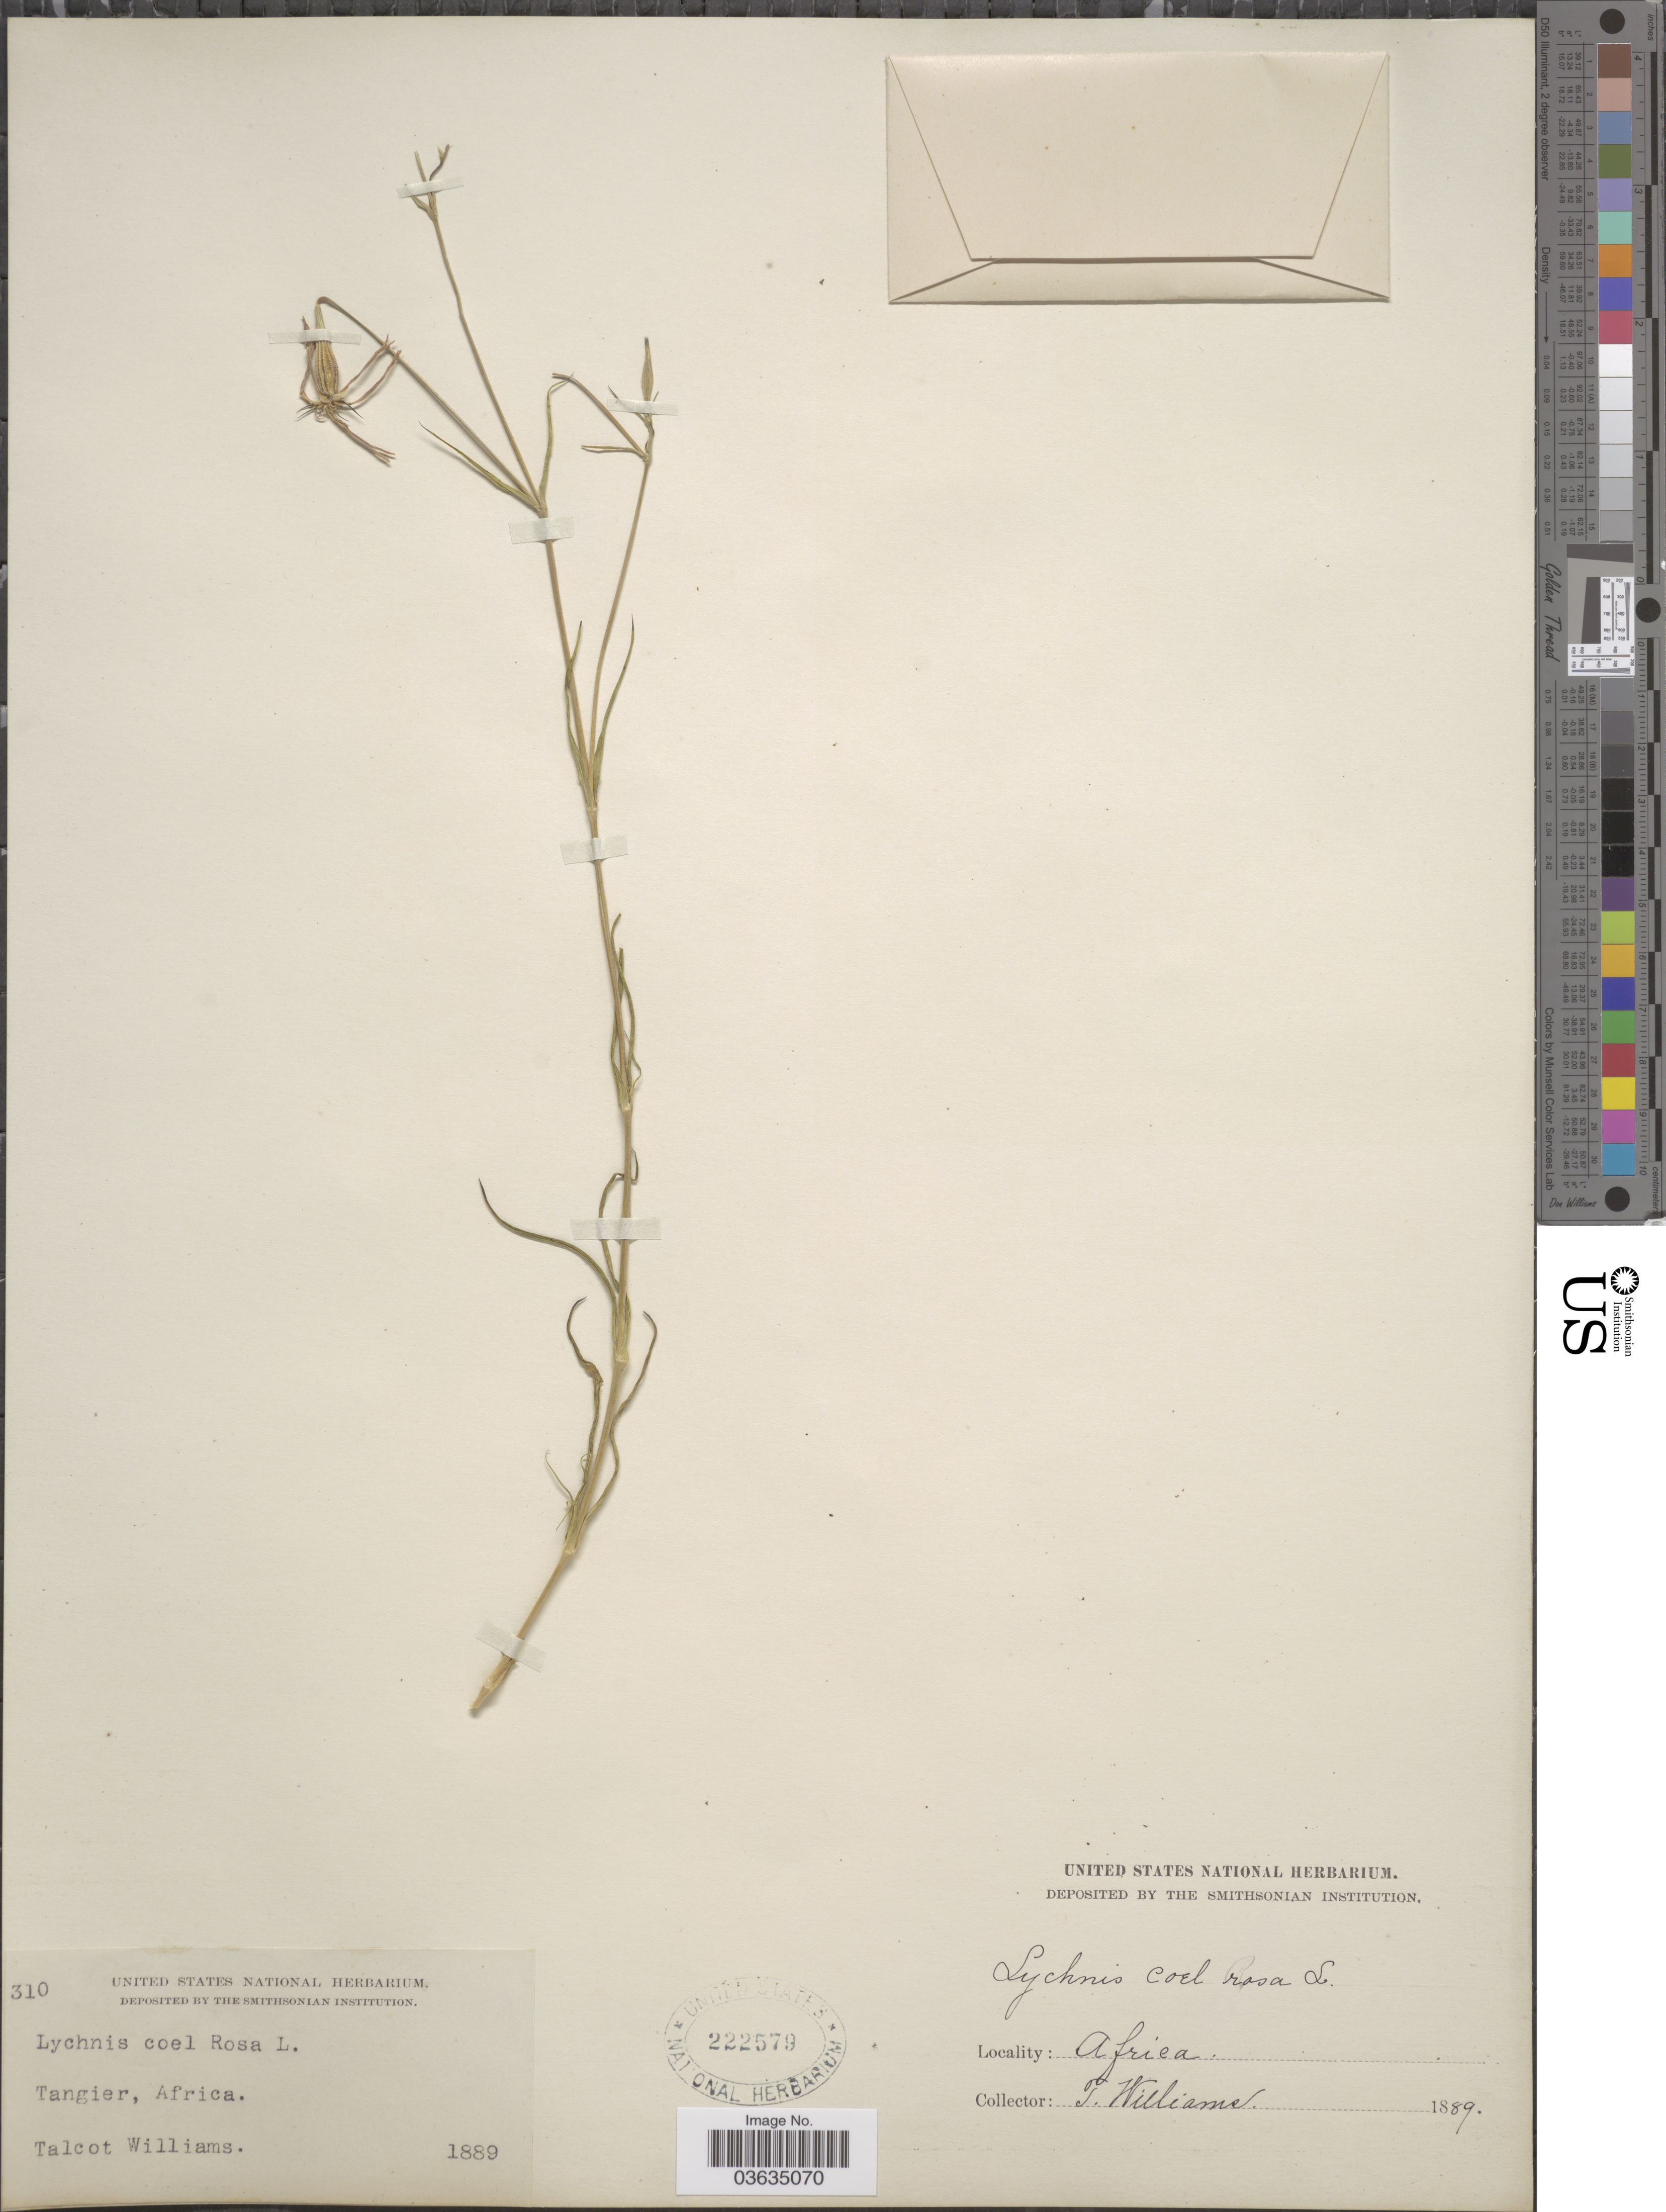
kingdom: Plantae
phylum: Tracheophyta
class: Magnoliopsida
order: Caryophyllales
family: Caryophyllaceae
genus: Eudianthe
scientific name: Eudianthe coeli-rosa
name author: (L.) Fenzl ex Endl.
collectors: T. Williams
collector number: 310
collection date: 1889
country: Morocco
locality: Tangier, Africa.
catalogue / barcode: US 222579